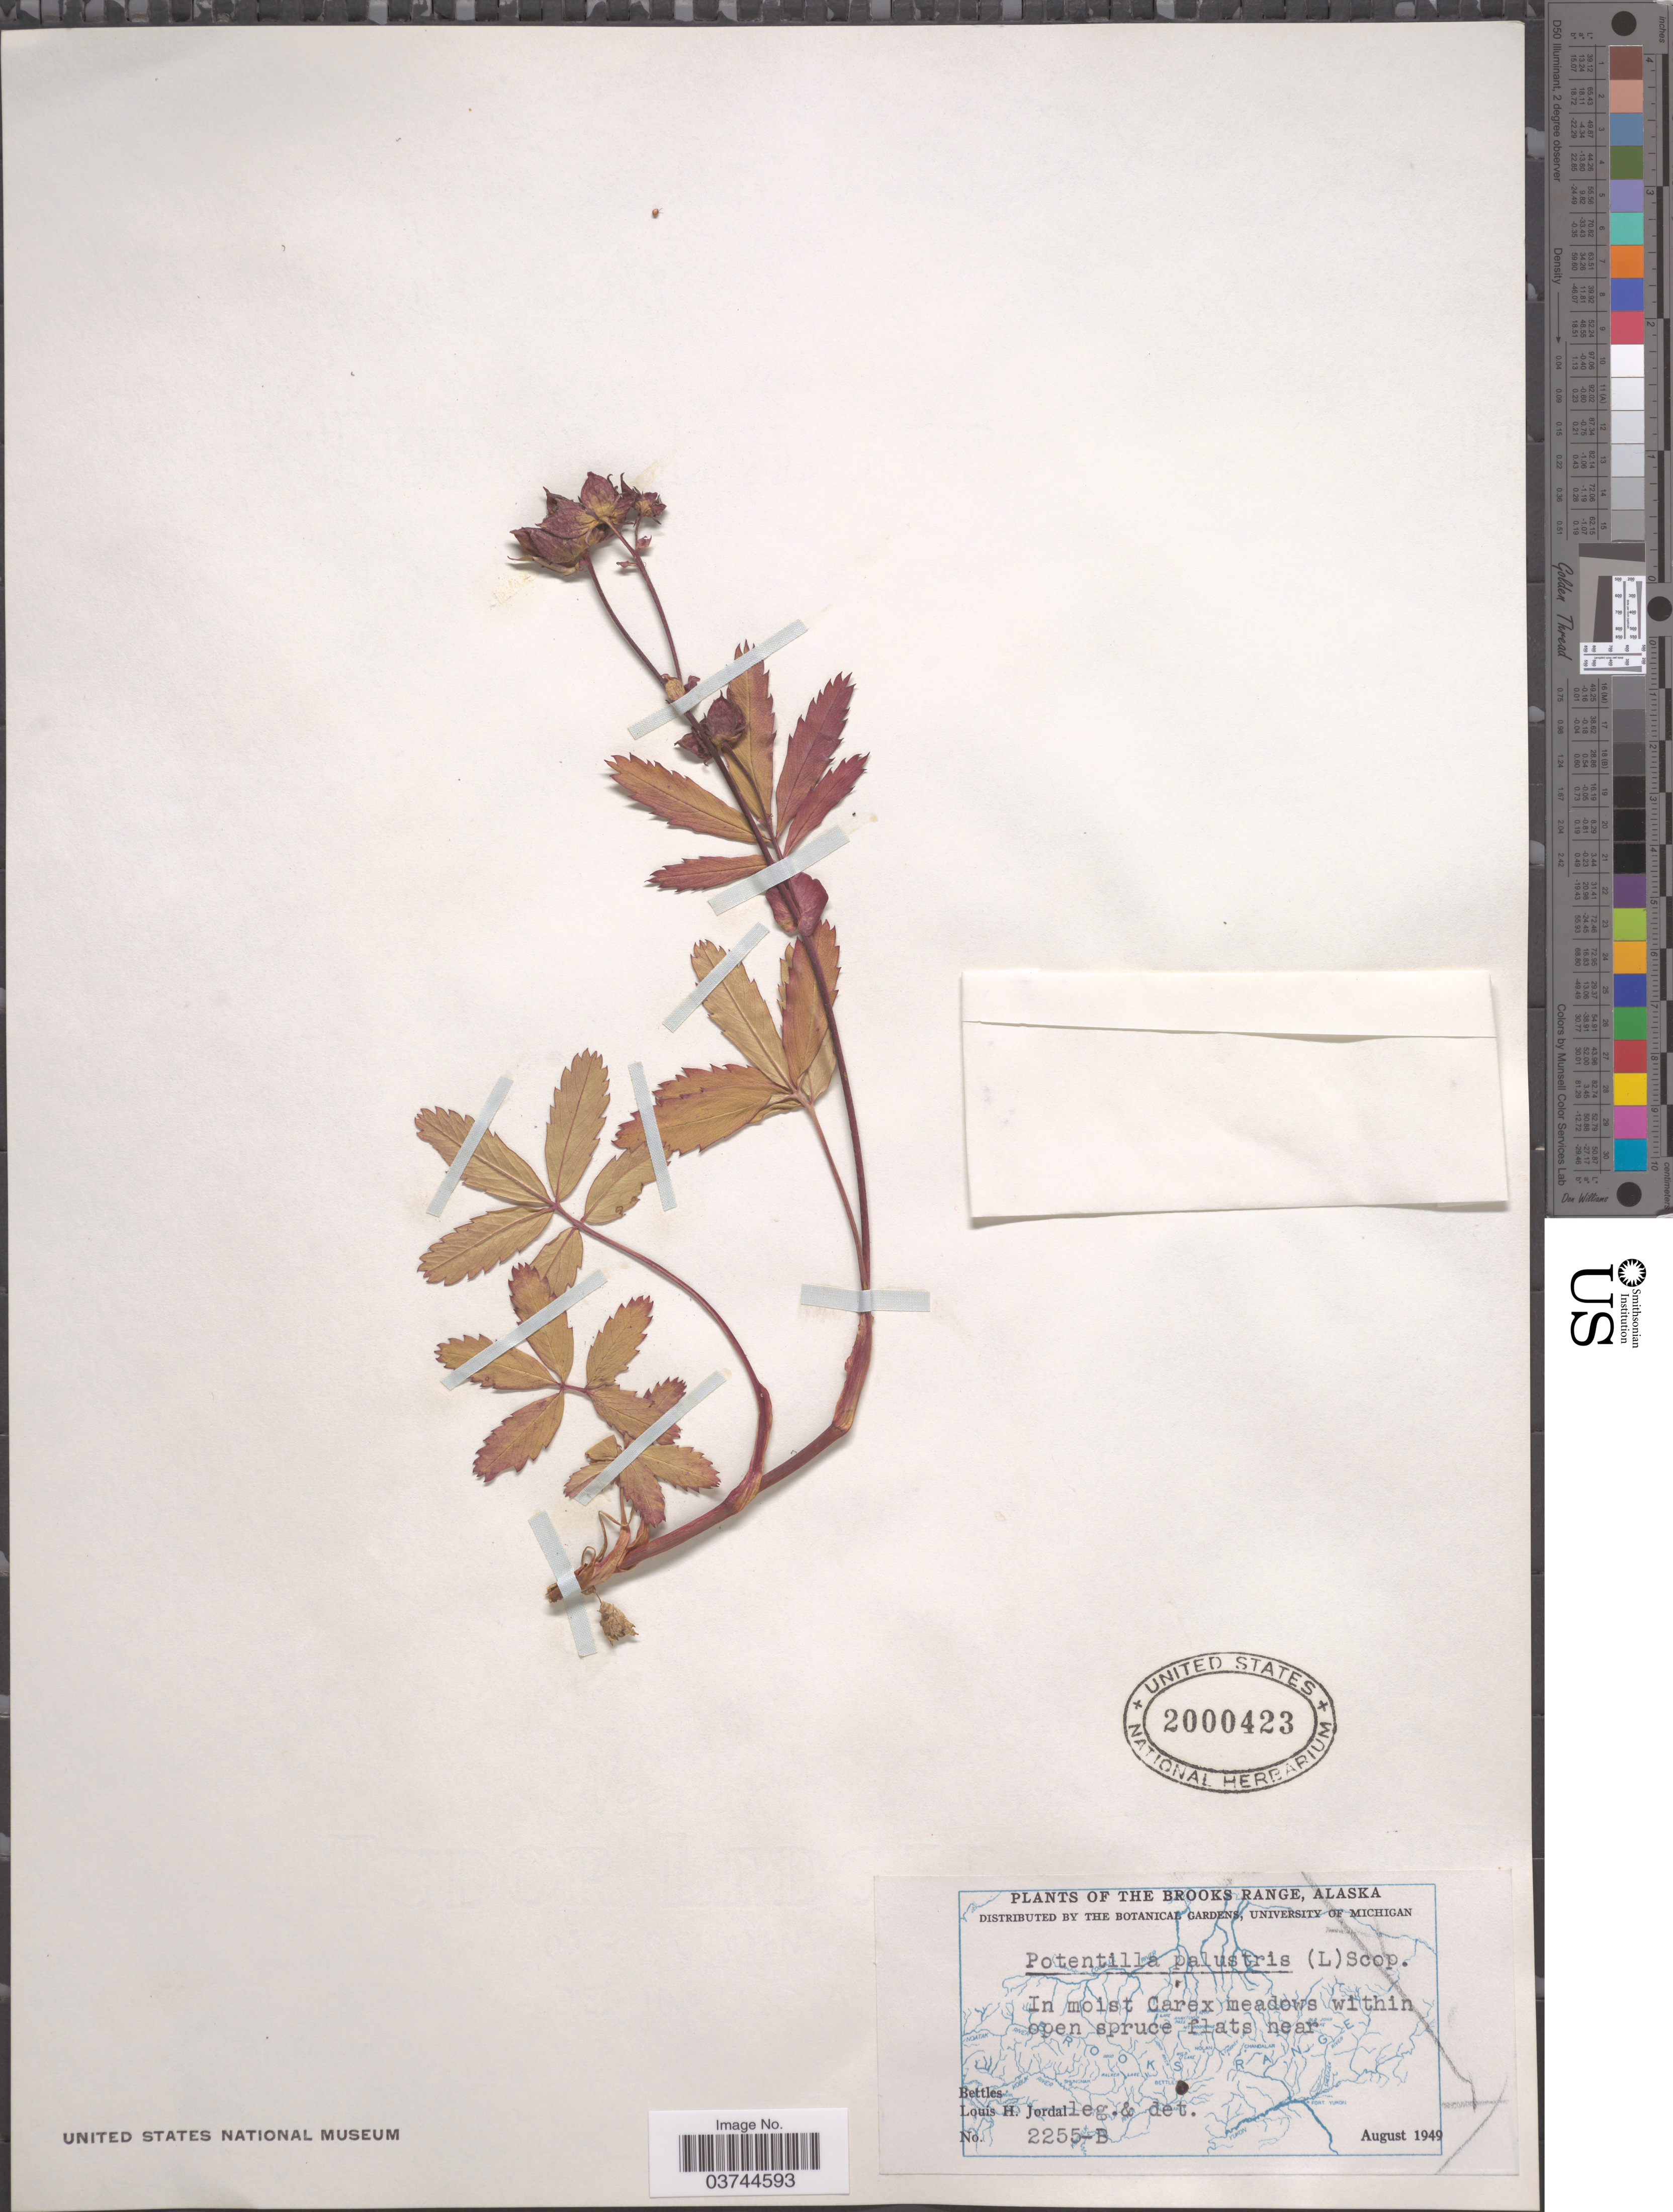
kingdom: Plantae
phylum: Tracheophyta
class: Magnoliopsida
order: Rosales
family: Rosaceae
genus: Comarum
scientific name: Comarum palustre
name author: L.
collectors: L. Jordal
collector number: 2255-B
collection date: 1949-08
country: United States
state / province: Alaska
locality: The Brooks Range. Near Bettles.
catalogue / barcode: US 2000423